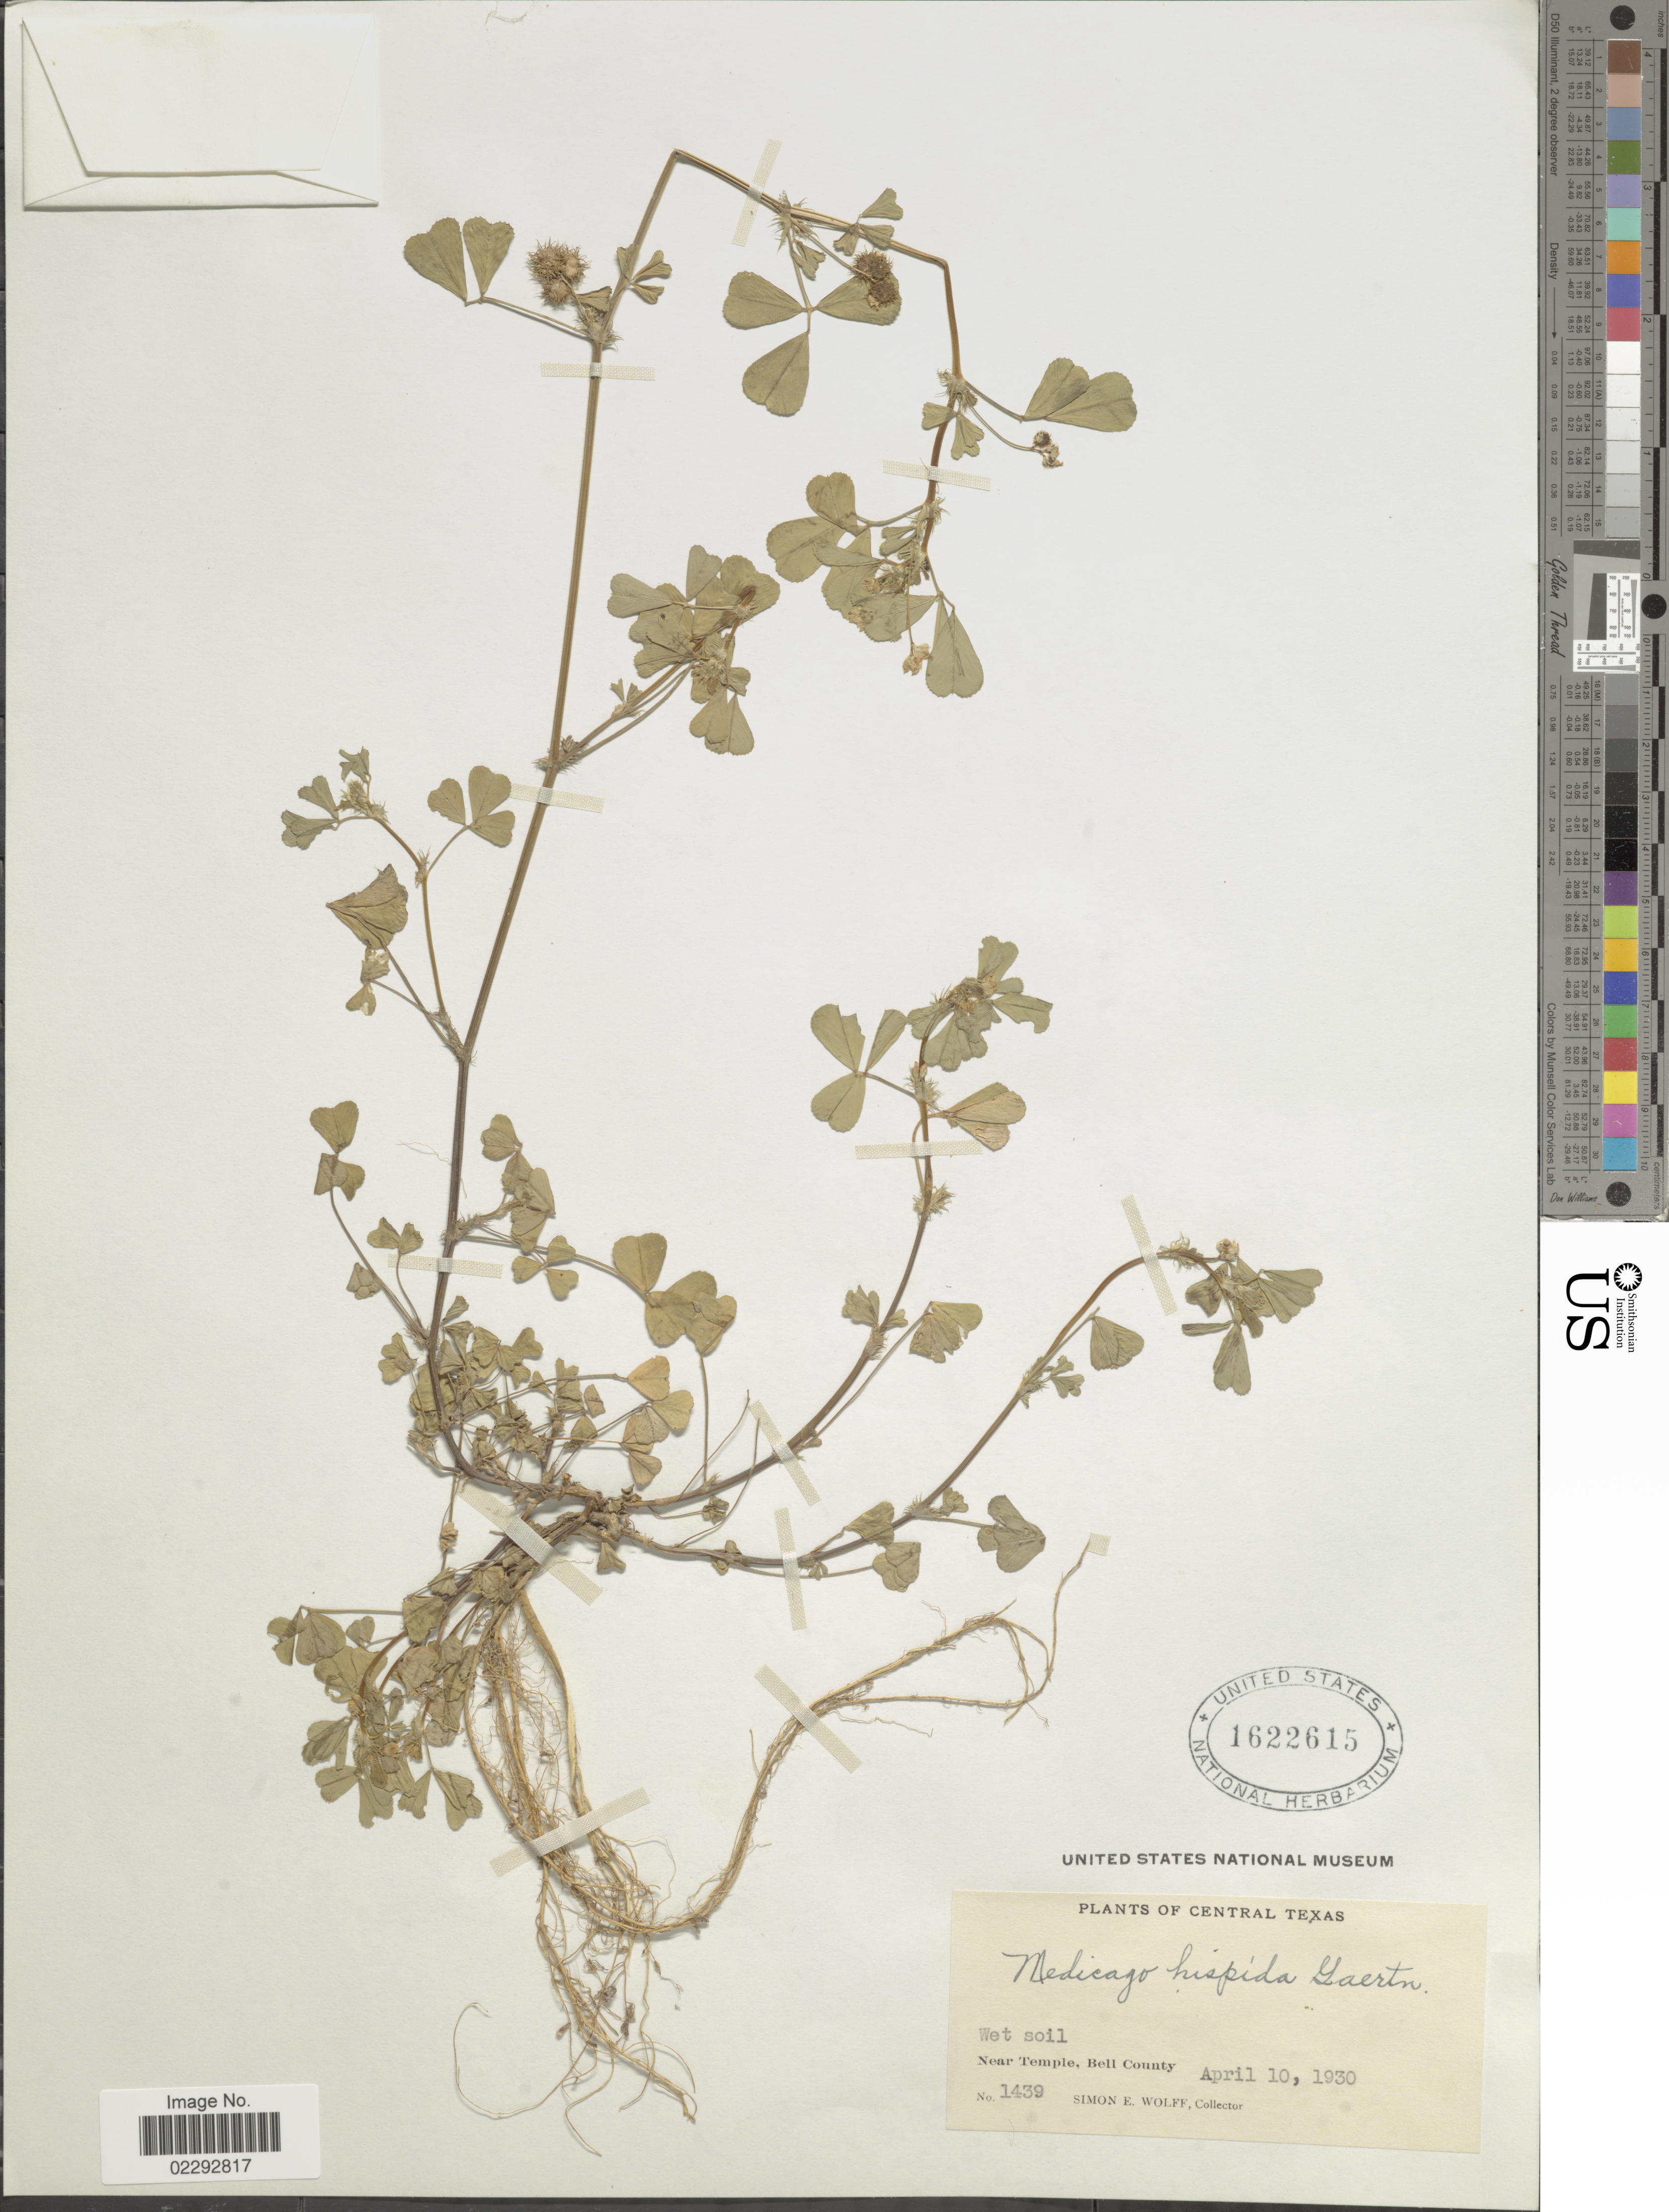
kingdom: Plantae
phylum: Tracheophyta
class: Magnoliopsida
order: Fabales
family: Fabaceae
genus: Medicago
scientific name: Medicago hispida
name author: Gaertn.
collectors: S. E. Wolff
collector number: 1439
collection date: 1930-04-10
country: United States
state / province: Texas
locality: Central Texas, Near Temple. Bell County.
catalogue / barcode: US 1622615